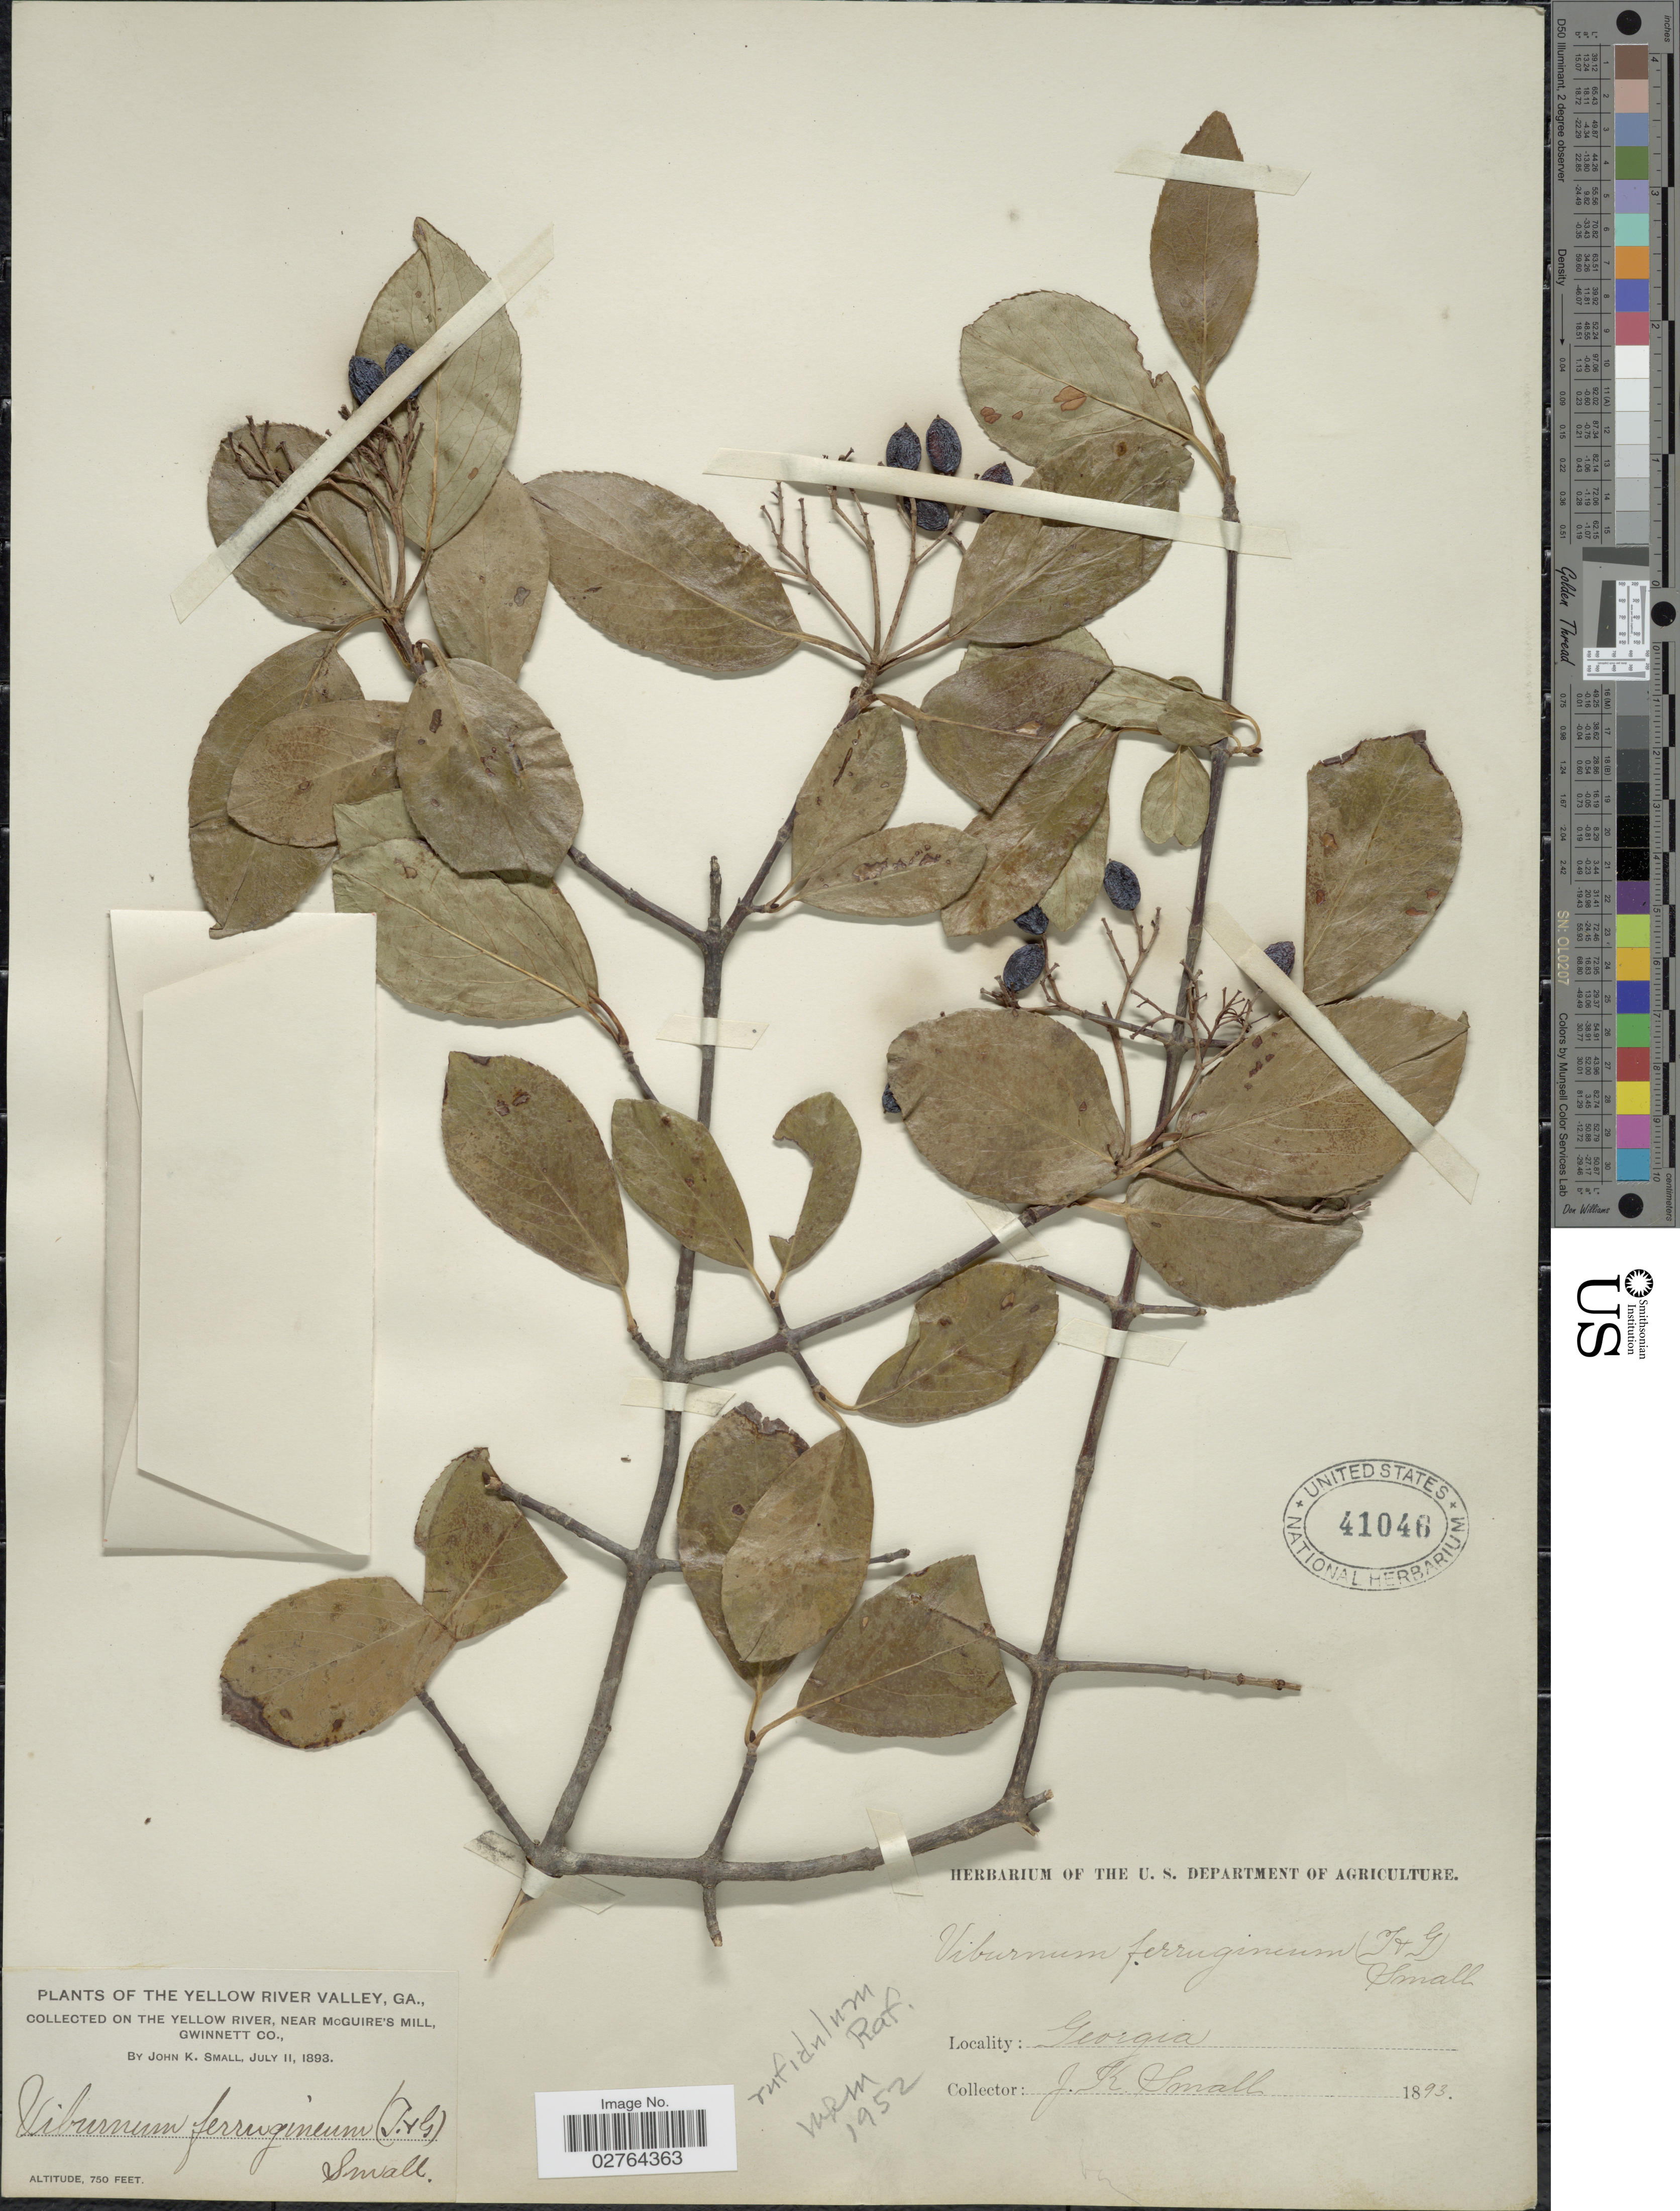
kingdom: Plantae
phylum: Tracheophyta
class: Magnoliopsida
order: Dipsacales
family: Viburnaceae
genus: Viburnum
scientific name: Viburnum rufidulum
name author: Raf.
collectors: J. K. Small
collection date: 1893-07-11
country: United States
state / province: Georgia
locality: Yellow River Valley. Yellow River, near McGuire's Mill, Gwinnett Co.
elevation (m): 229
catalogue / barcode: US 41046